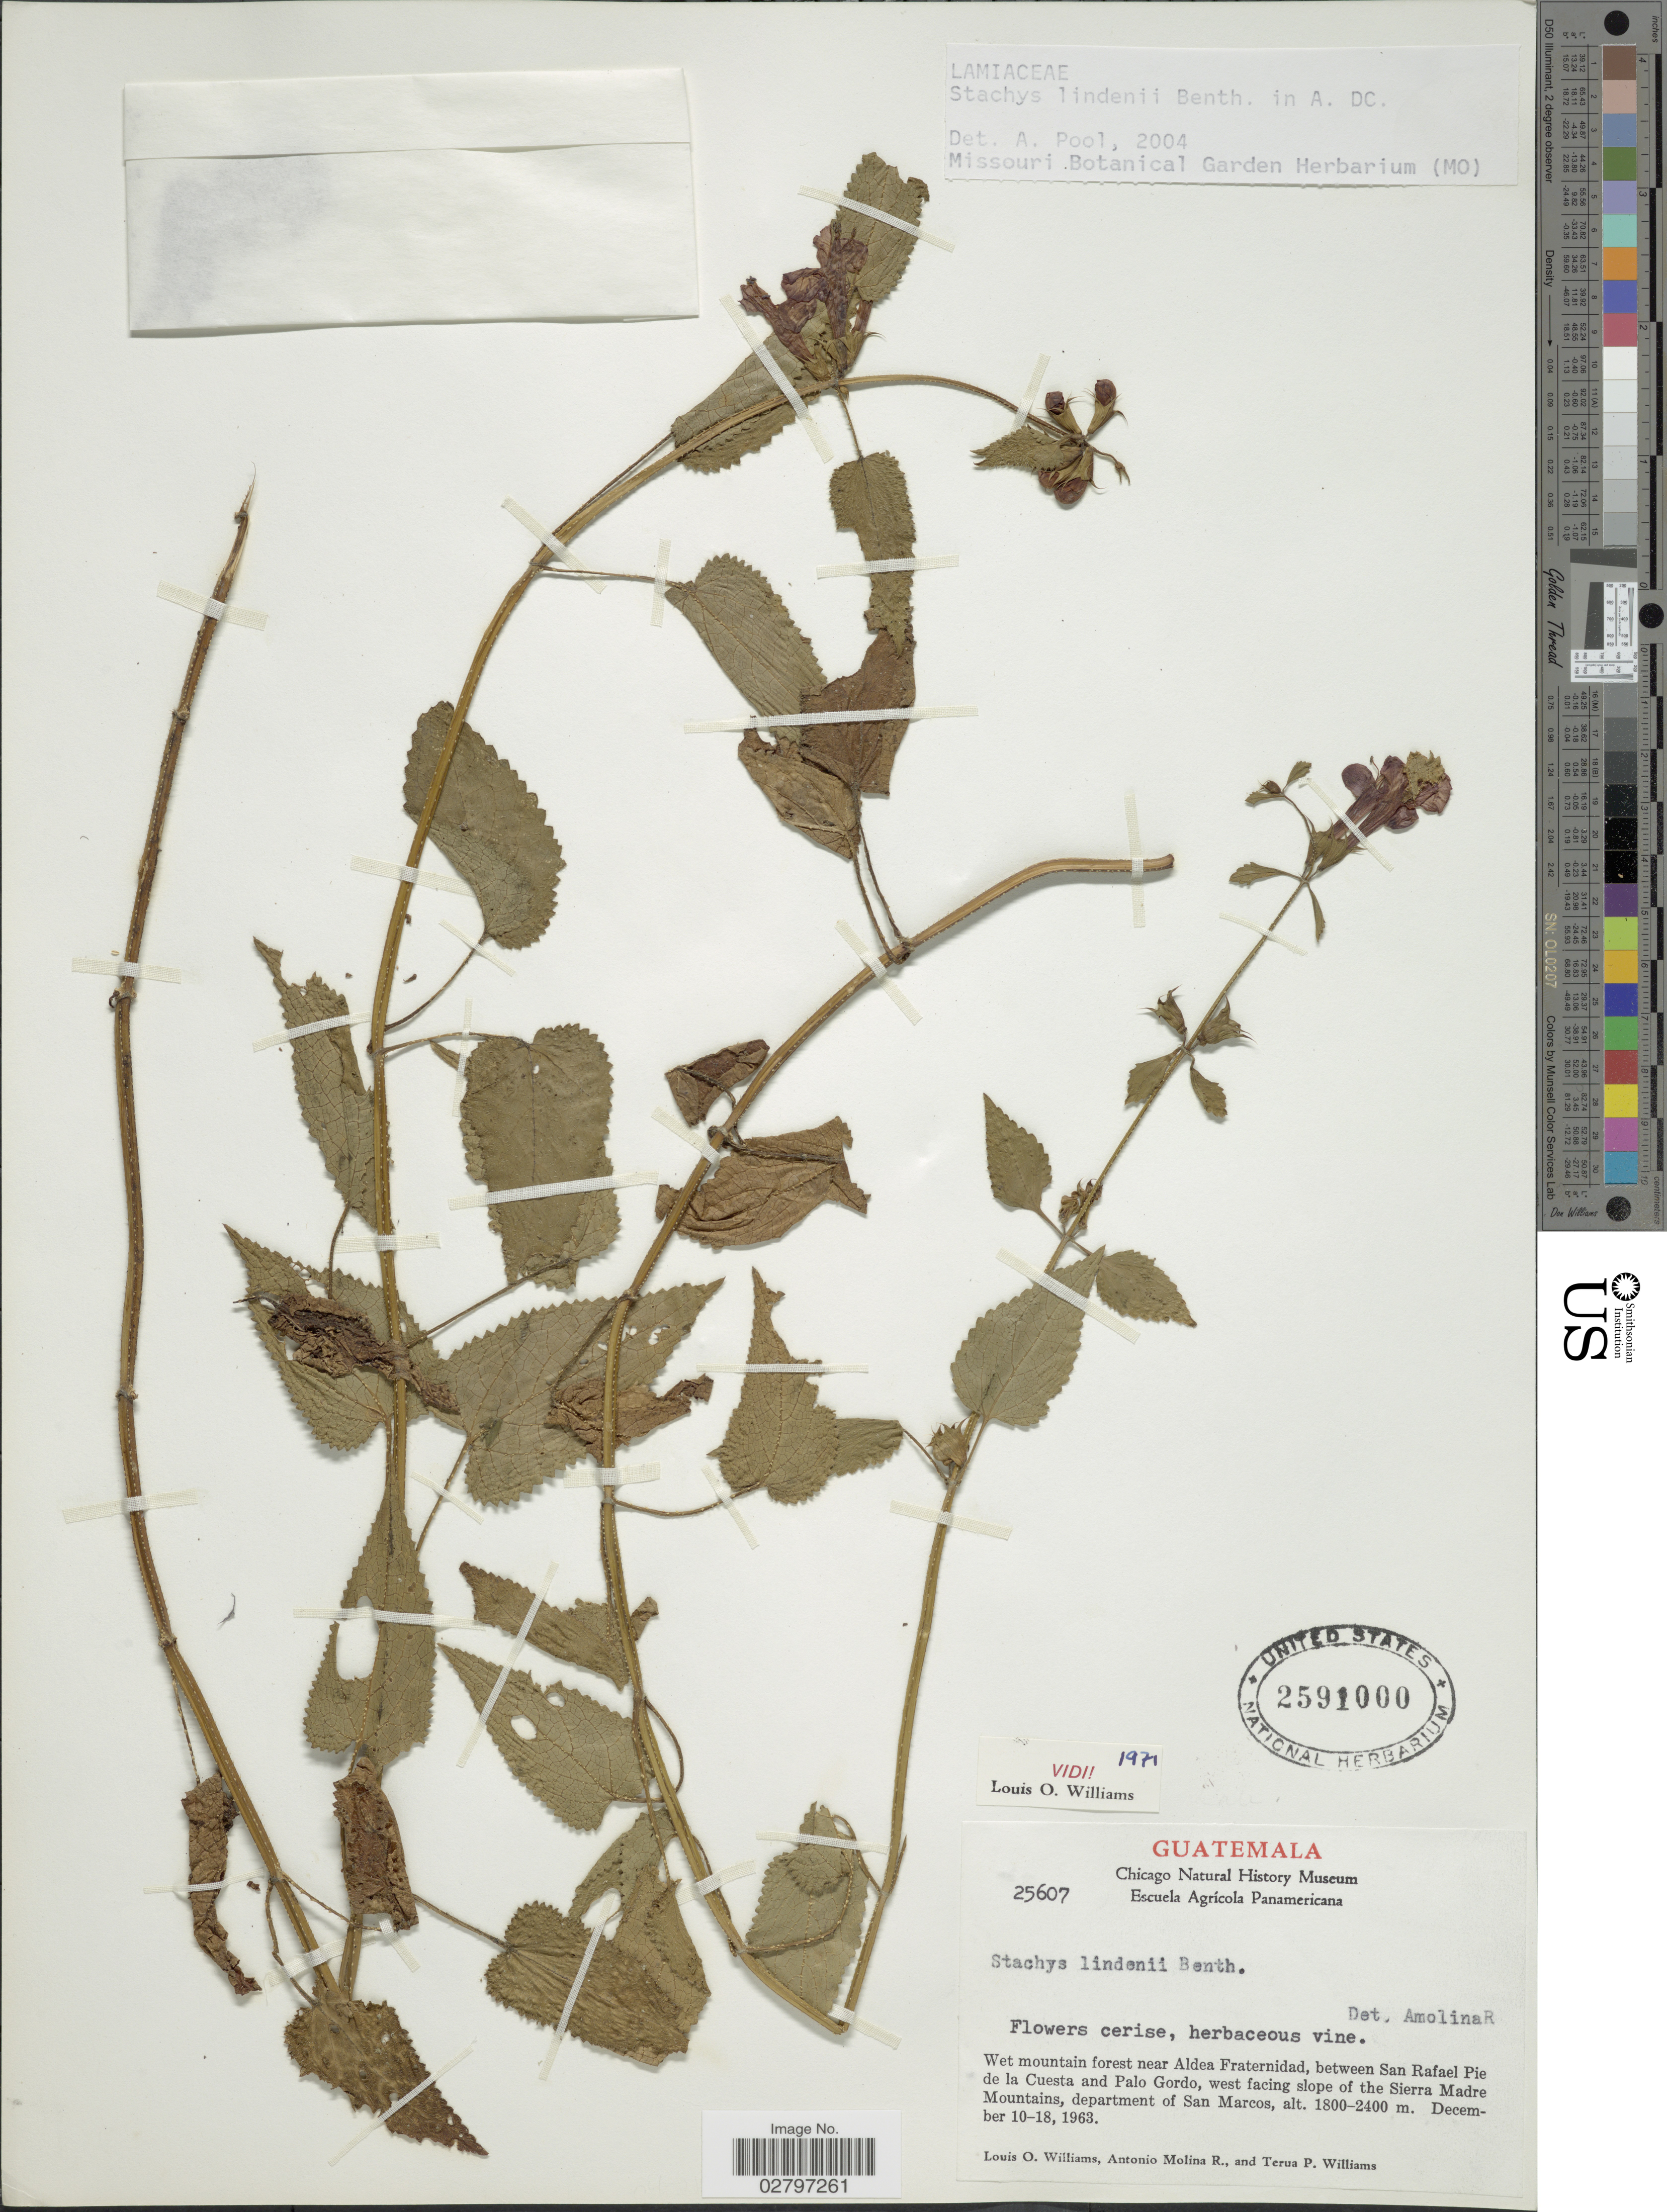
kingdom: Plantae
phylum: Tracheophyta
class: Magnoliopsida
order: Lamiales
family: Lamiaceae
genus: Stachys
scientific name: Stachys lindenii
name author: Benth.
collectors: L. O. Williams, A. Molina R. & T. Williams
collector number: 25607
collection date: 1963-12-10/1963-12-18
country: Guatemala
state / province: San Marcos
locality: Wet mountain forest near Aldea Fraternidad, between San Rafael Pie de la Cuesta and Palo Gordo, west facing slope of the Sierra Madre Mountains, department of San Marcos.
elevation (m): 1800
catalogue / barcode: US 2591000